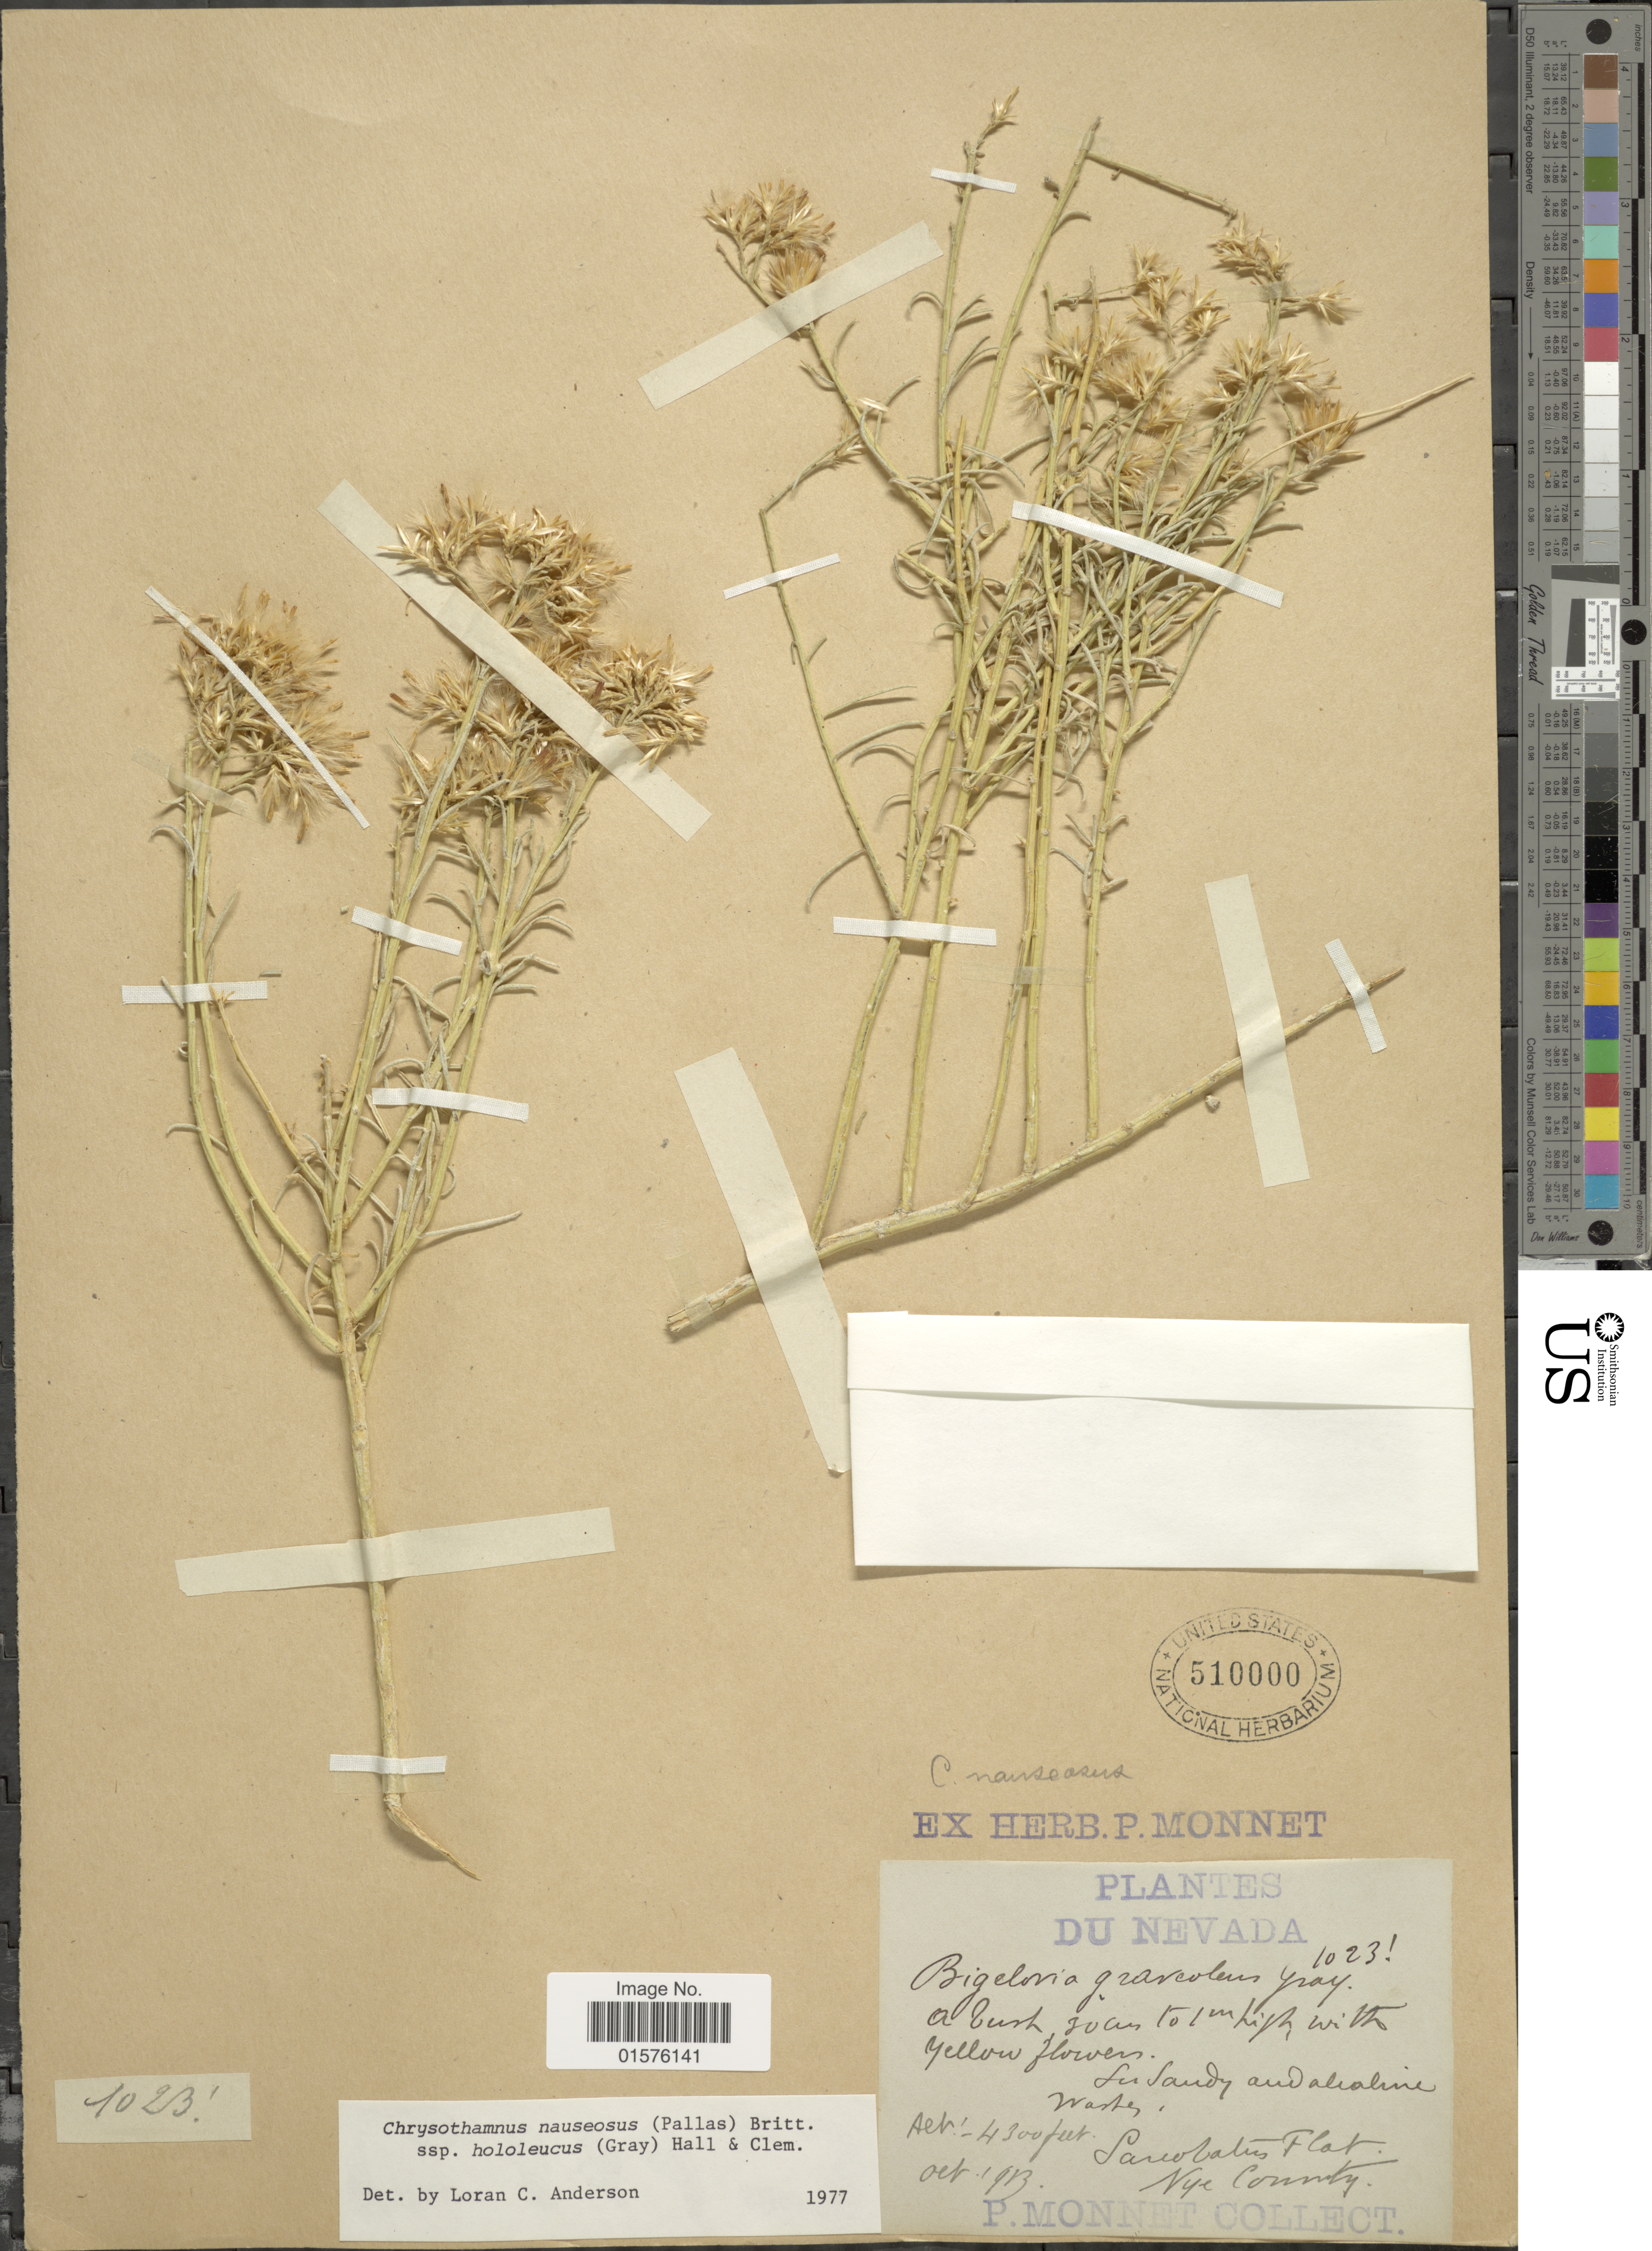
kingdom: Plantae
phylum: Tracheophyta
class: Magnoliopsida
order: Asterales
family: Asteraceae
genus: Ericameria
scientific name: Ericameria nauseosa var. hololeuca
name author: (A. Gray) G.L. Nesom & G.I. Baird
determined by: Urbatsch, Lowell E., Curator (LSU), Louisiana State University (UNITED STATES)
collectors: P. Monnet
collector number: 1023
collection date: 1913-10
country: United States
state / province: Nevada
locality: Sarilatins Flat, Nye County.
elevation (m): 1311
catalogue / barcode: US 510000